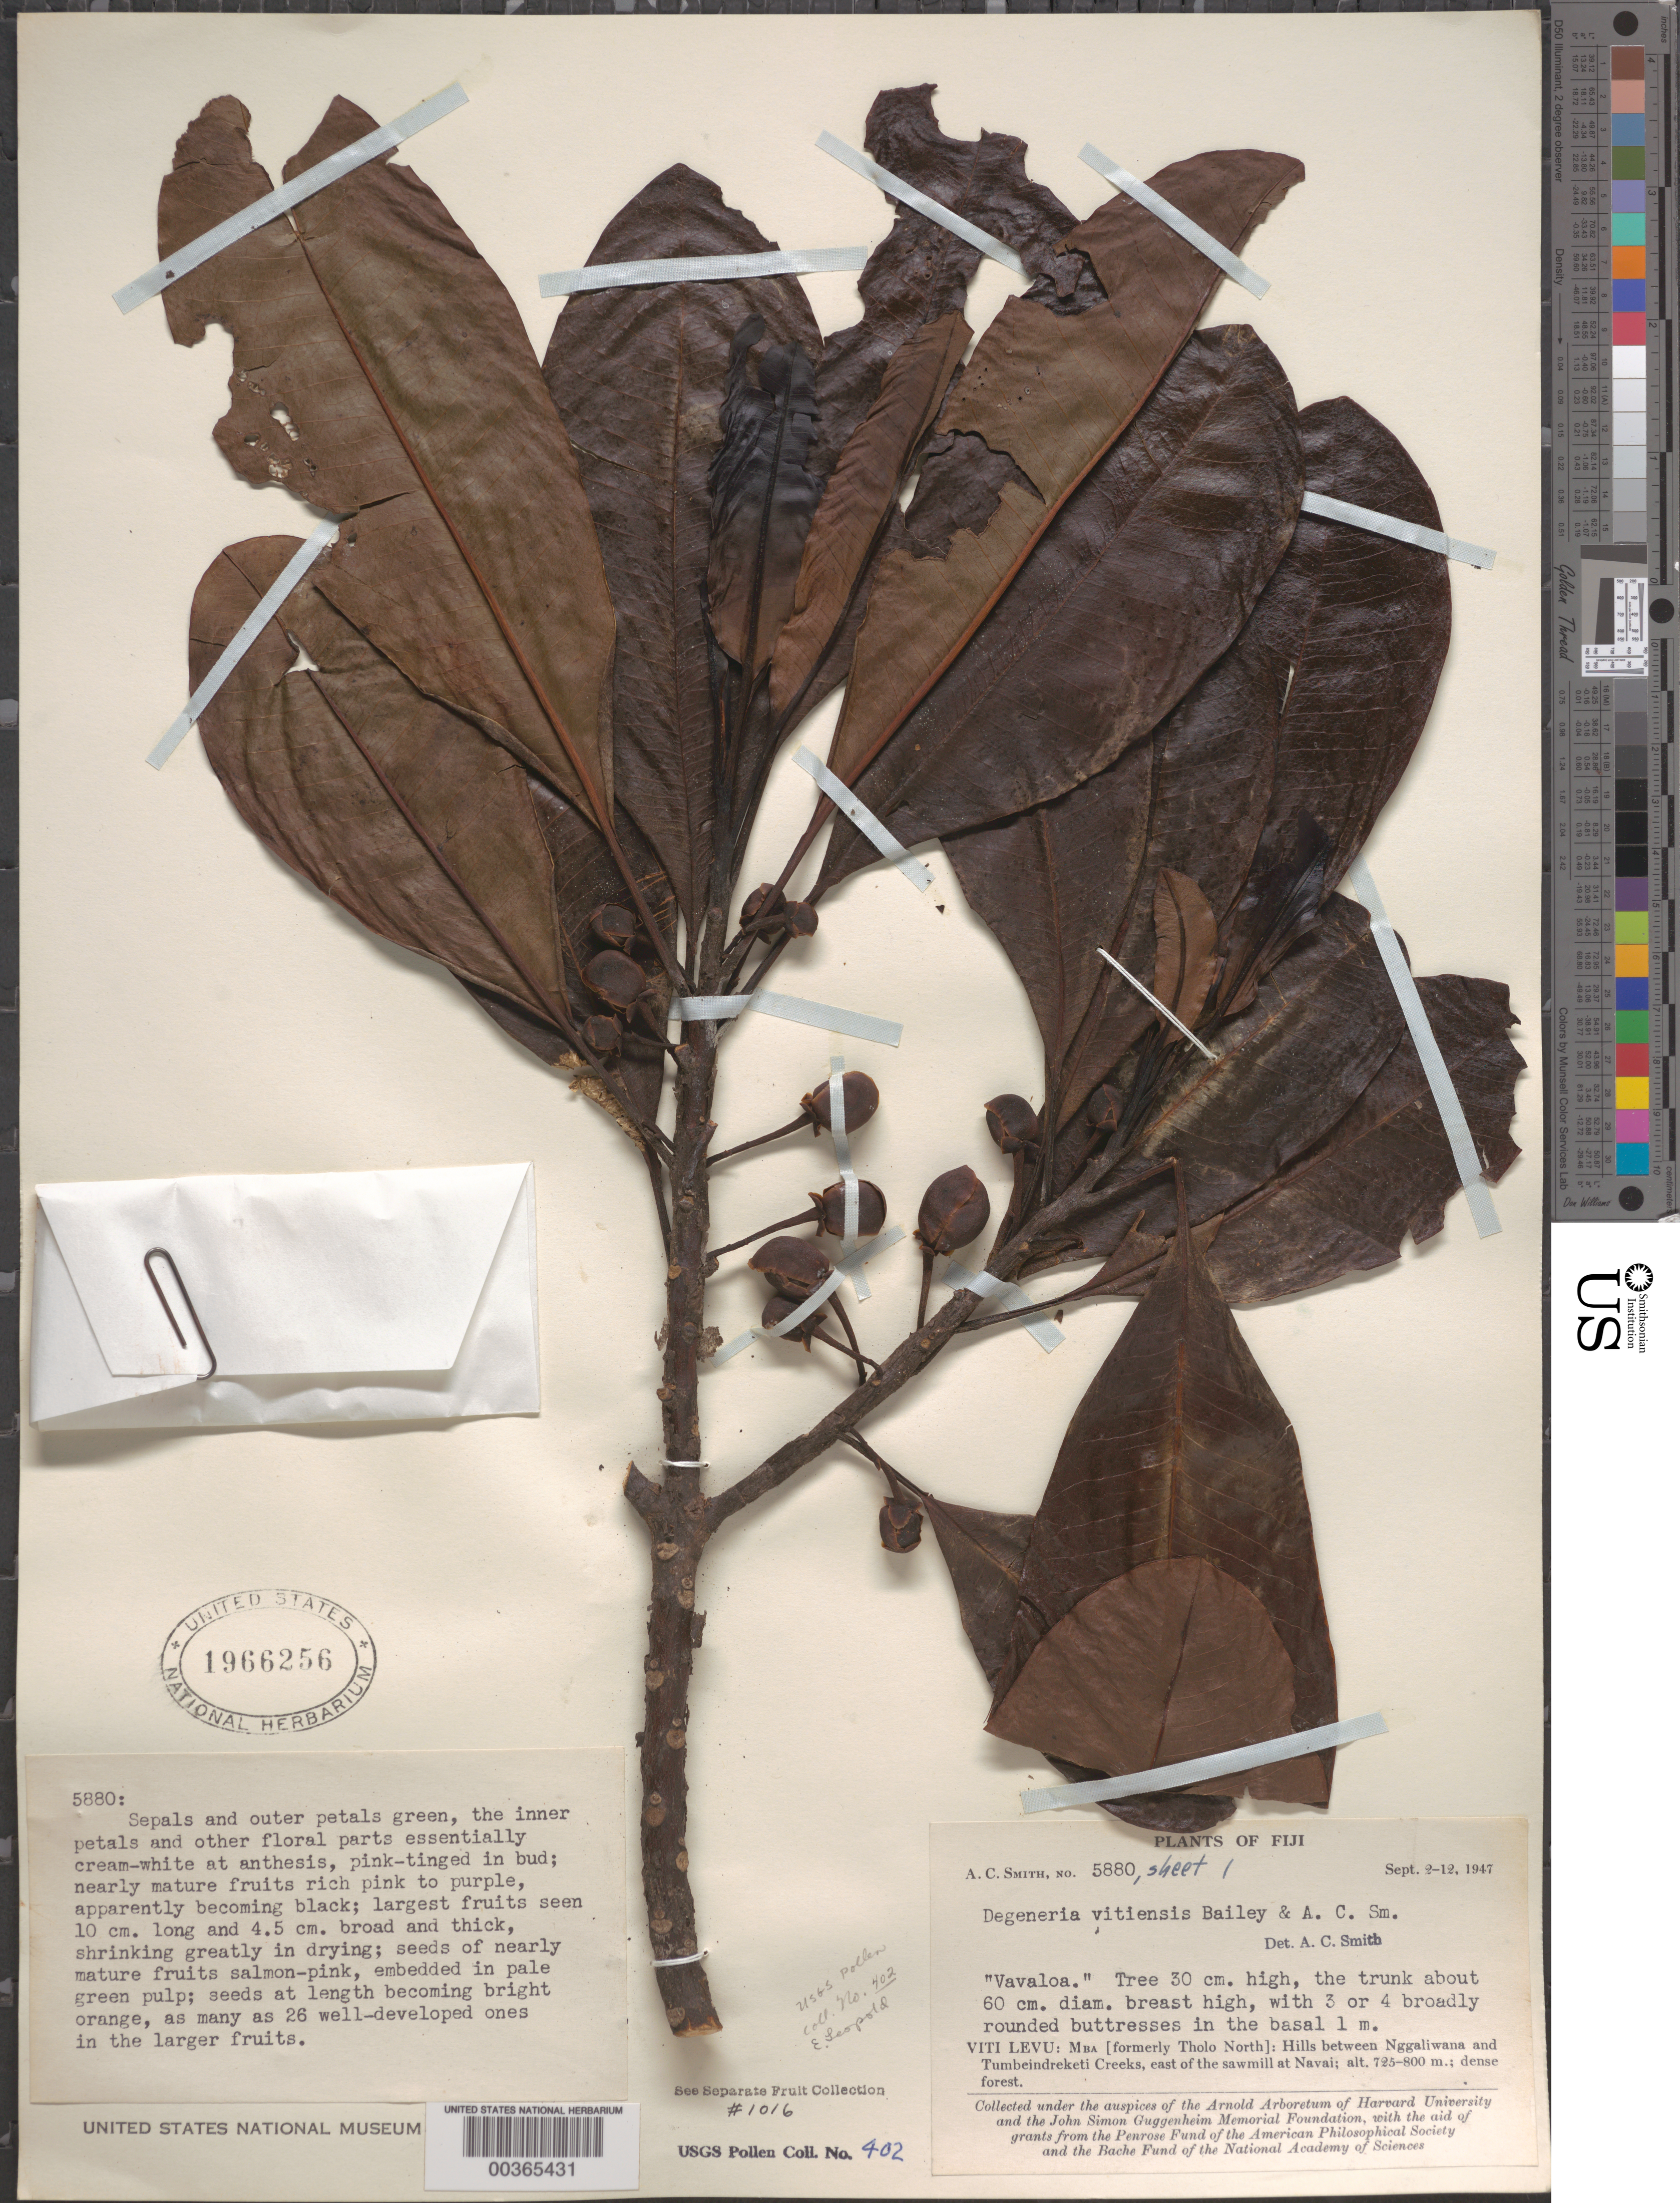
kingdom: Plantae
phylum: Tracheophyta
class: Magnoliopsida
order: Magnoliales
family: Degeneriaceae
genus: Degeneria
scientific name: Degeneria vitiensis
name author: L.W. Bailey & A.C. Sm.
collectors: A. C. Smith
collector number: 5880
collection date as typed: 02 Sep 1947 to 12 Sep 1947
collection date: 1947-09-02/1947-09-12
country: Fiji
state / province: Western Division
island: Viti Levu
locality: Mba Prov., between nggaliwana and tumbeindreketi creeks, e of sawmill at navai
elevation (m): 725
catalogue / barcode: US 1966256